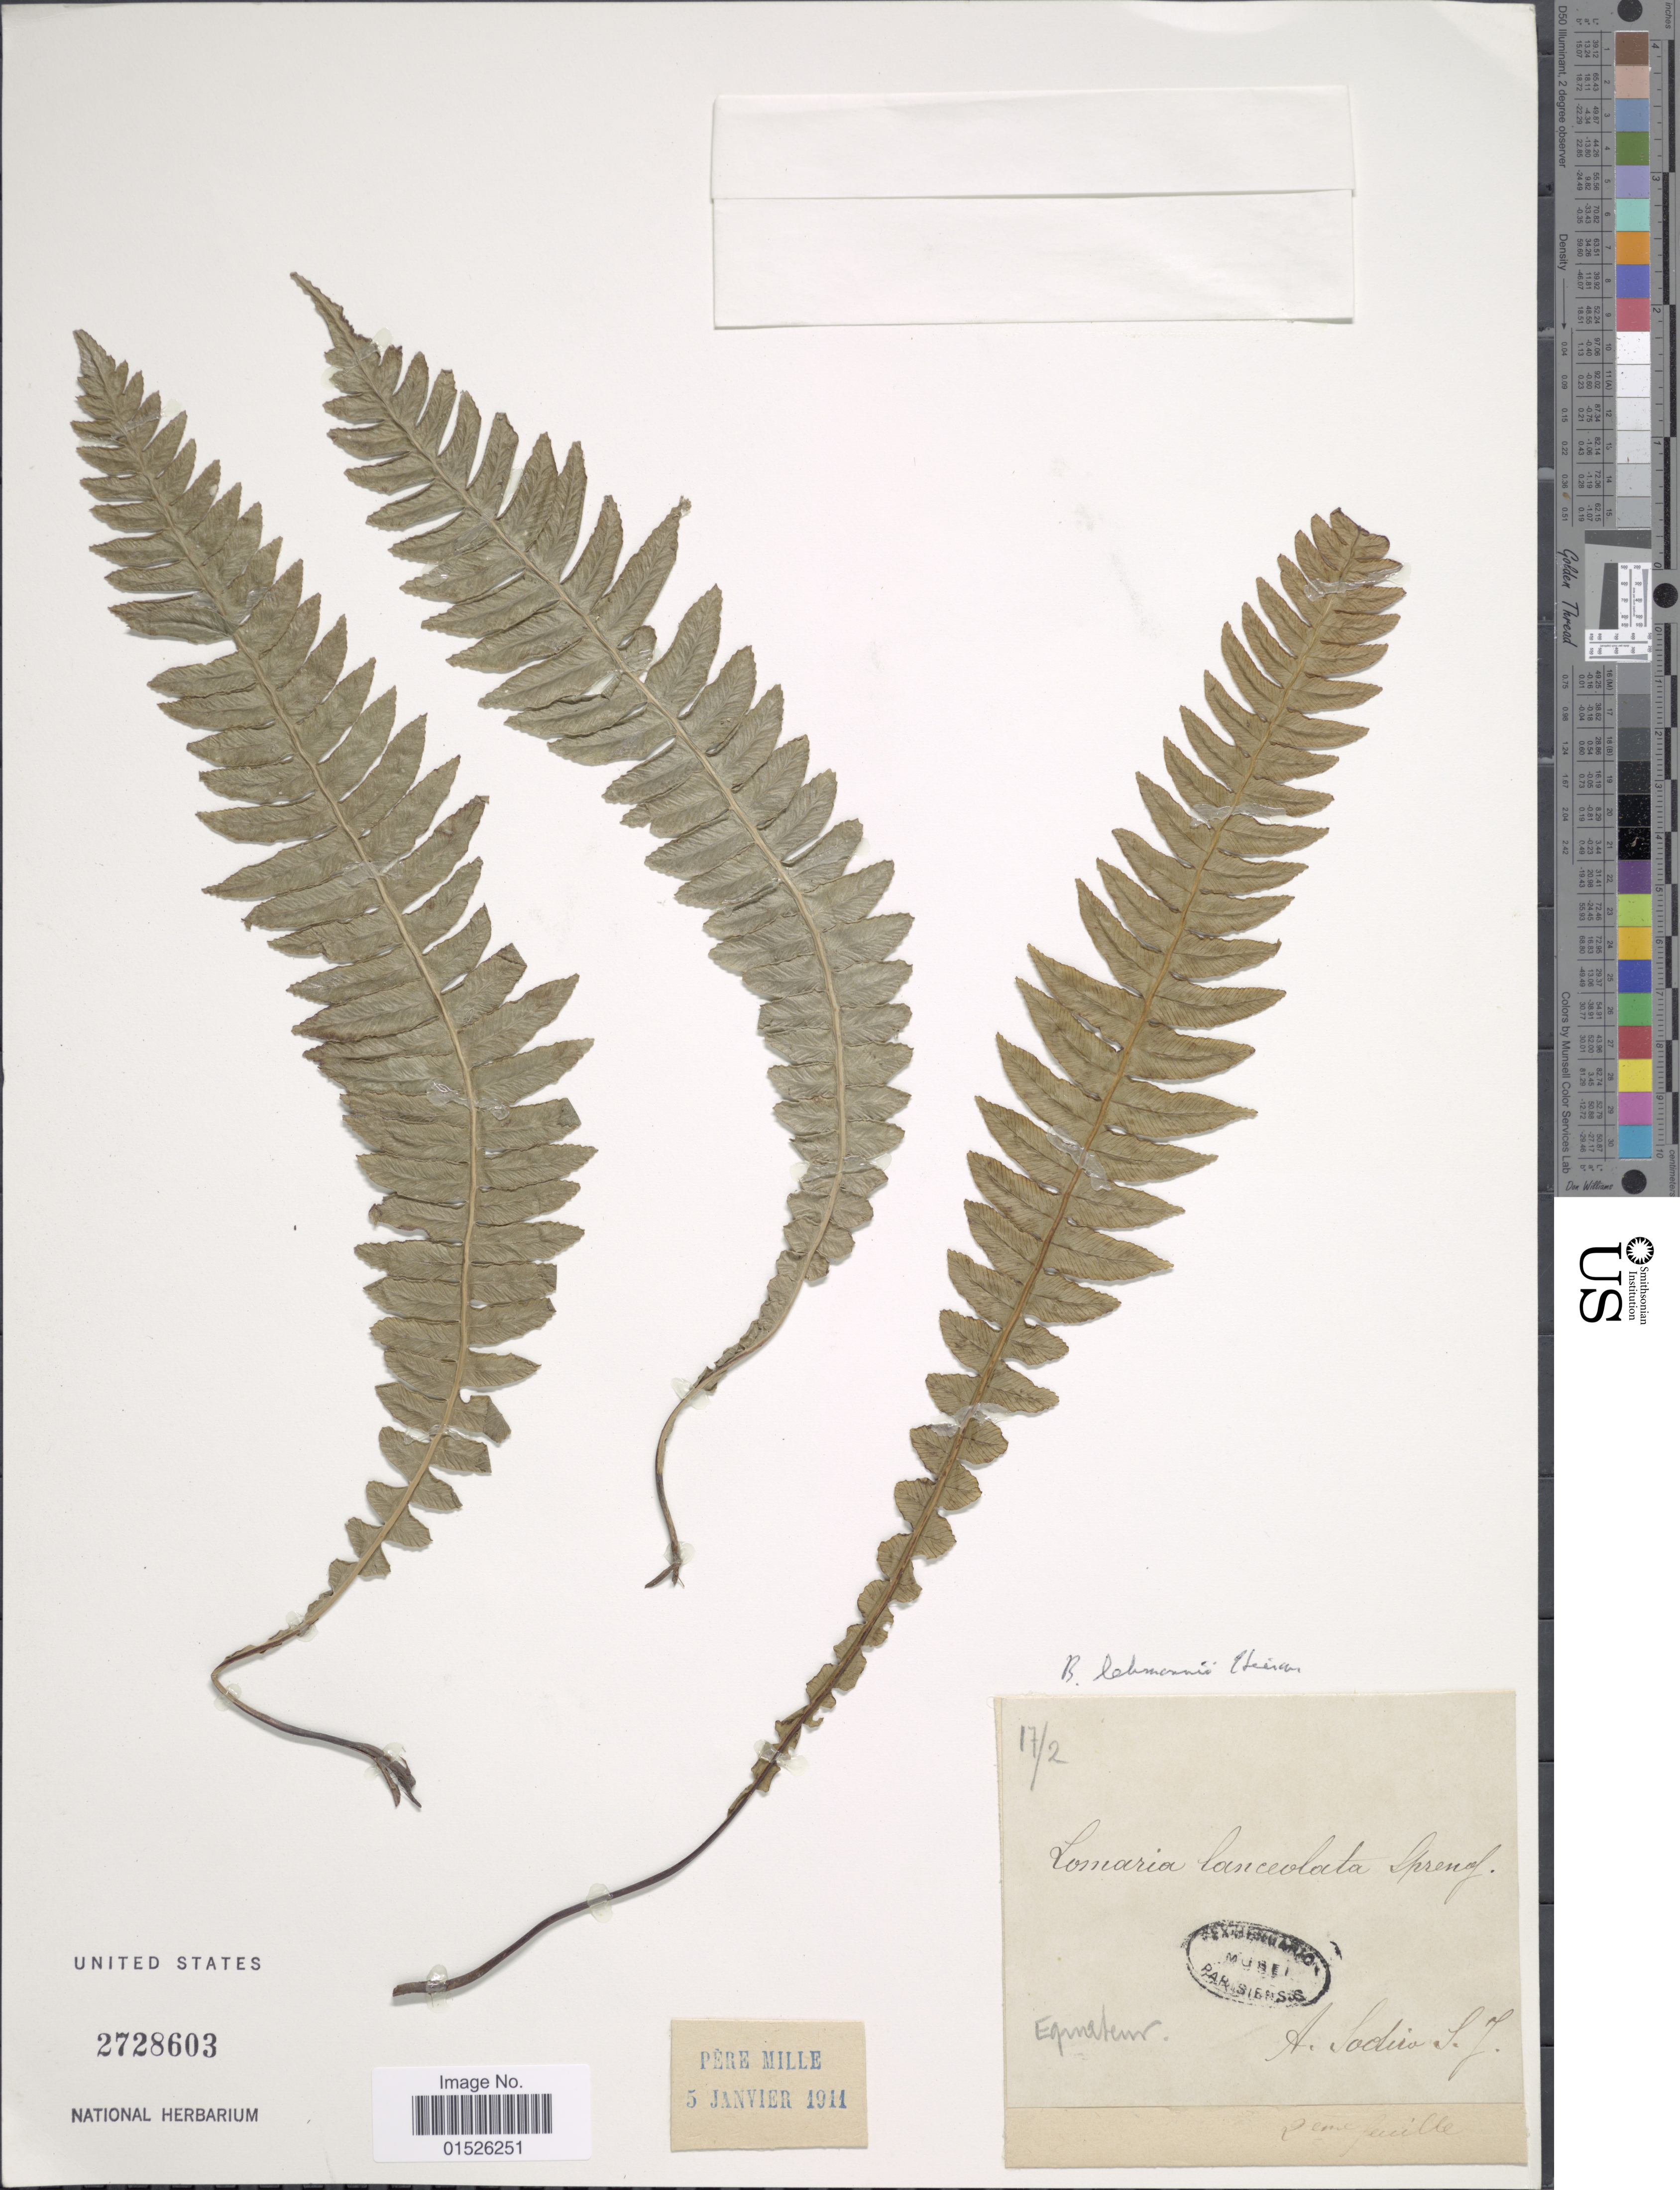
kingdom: Plantae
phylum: Tracheophyta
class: Polypodiopsida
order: Polypodiales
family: Blechnaceae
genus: Blechnum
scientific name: Blechnum lehmannii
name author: Hieron.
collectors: A. Sodiro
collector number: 17/2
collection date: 1911-01-05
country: Ecuador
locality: Equateur.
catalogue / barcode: US 2728603